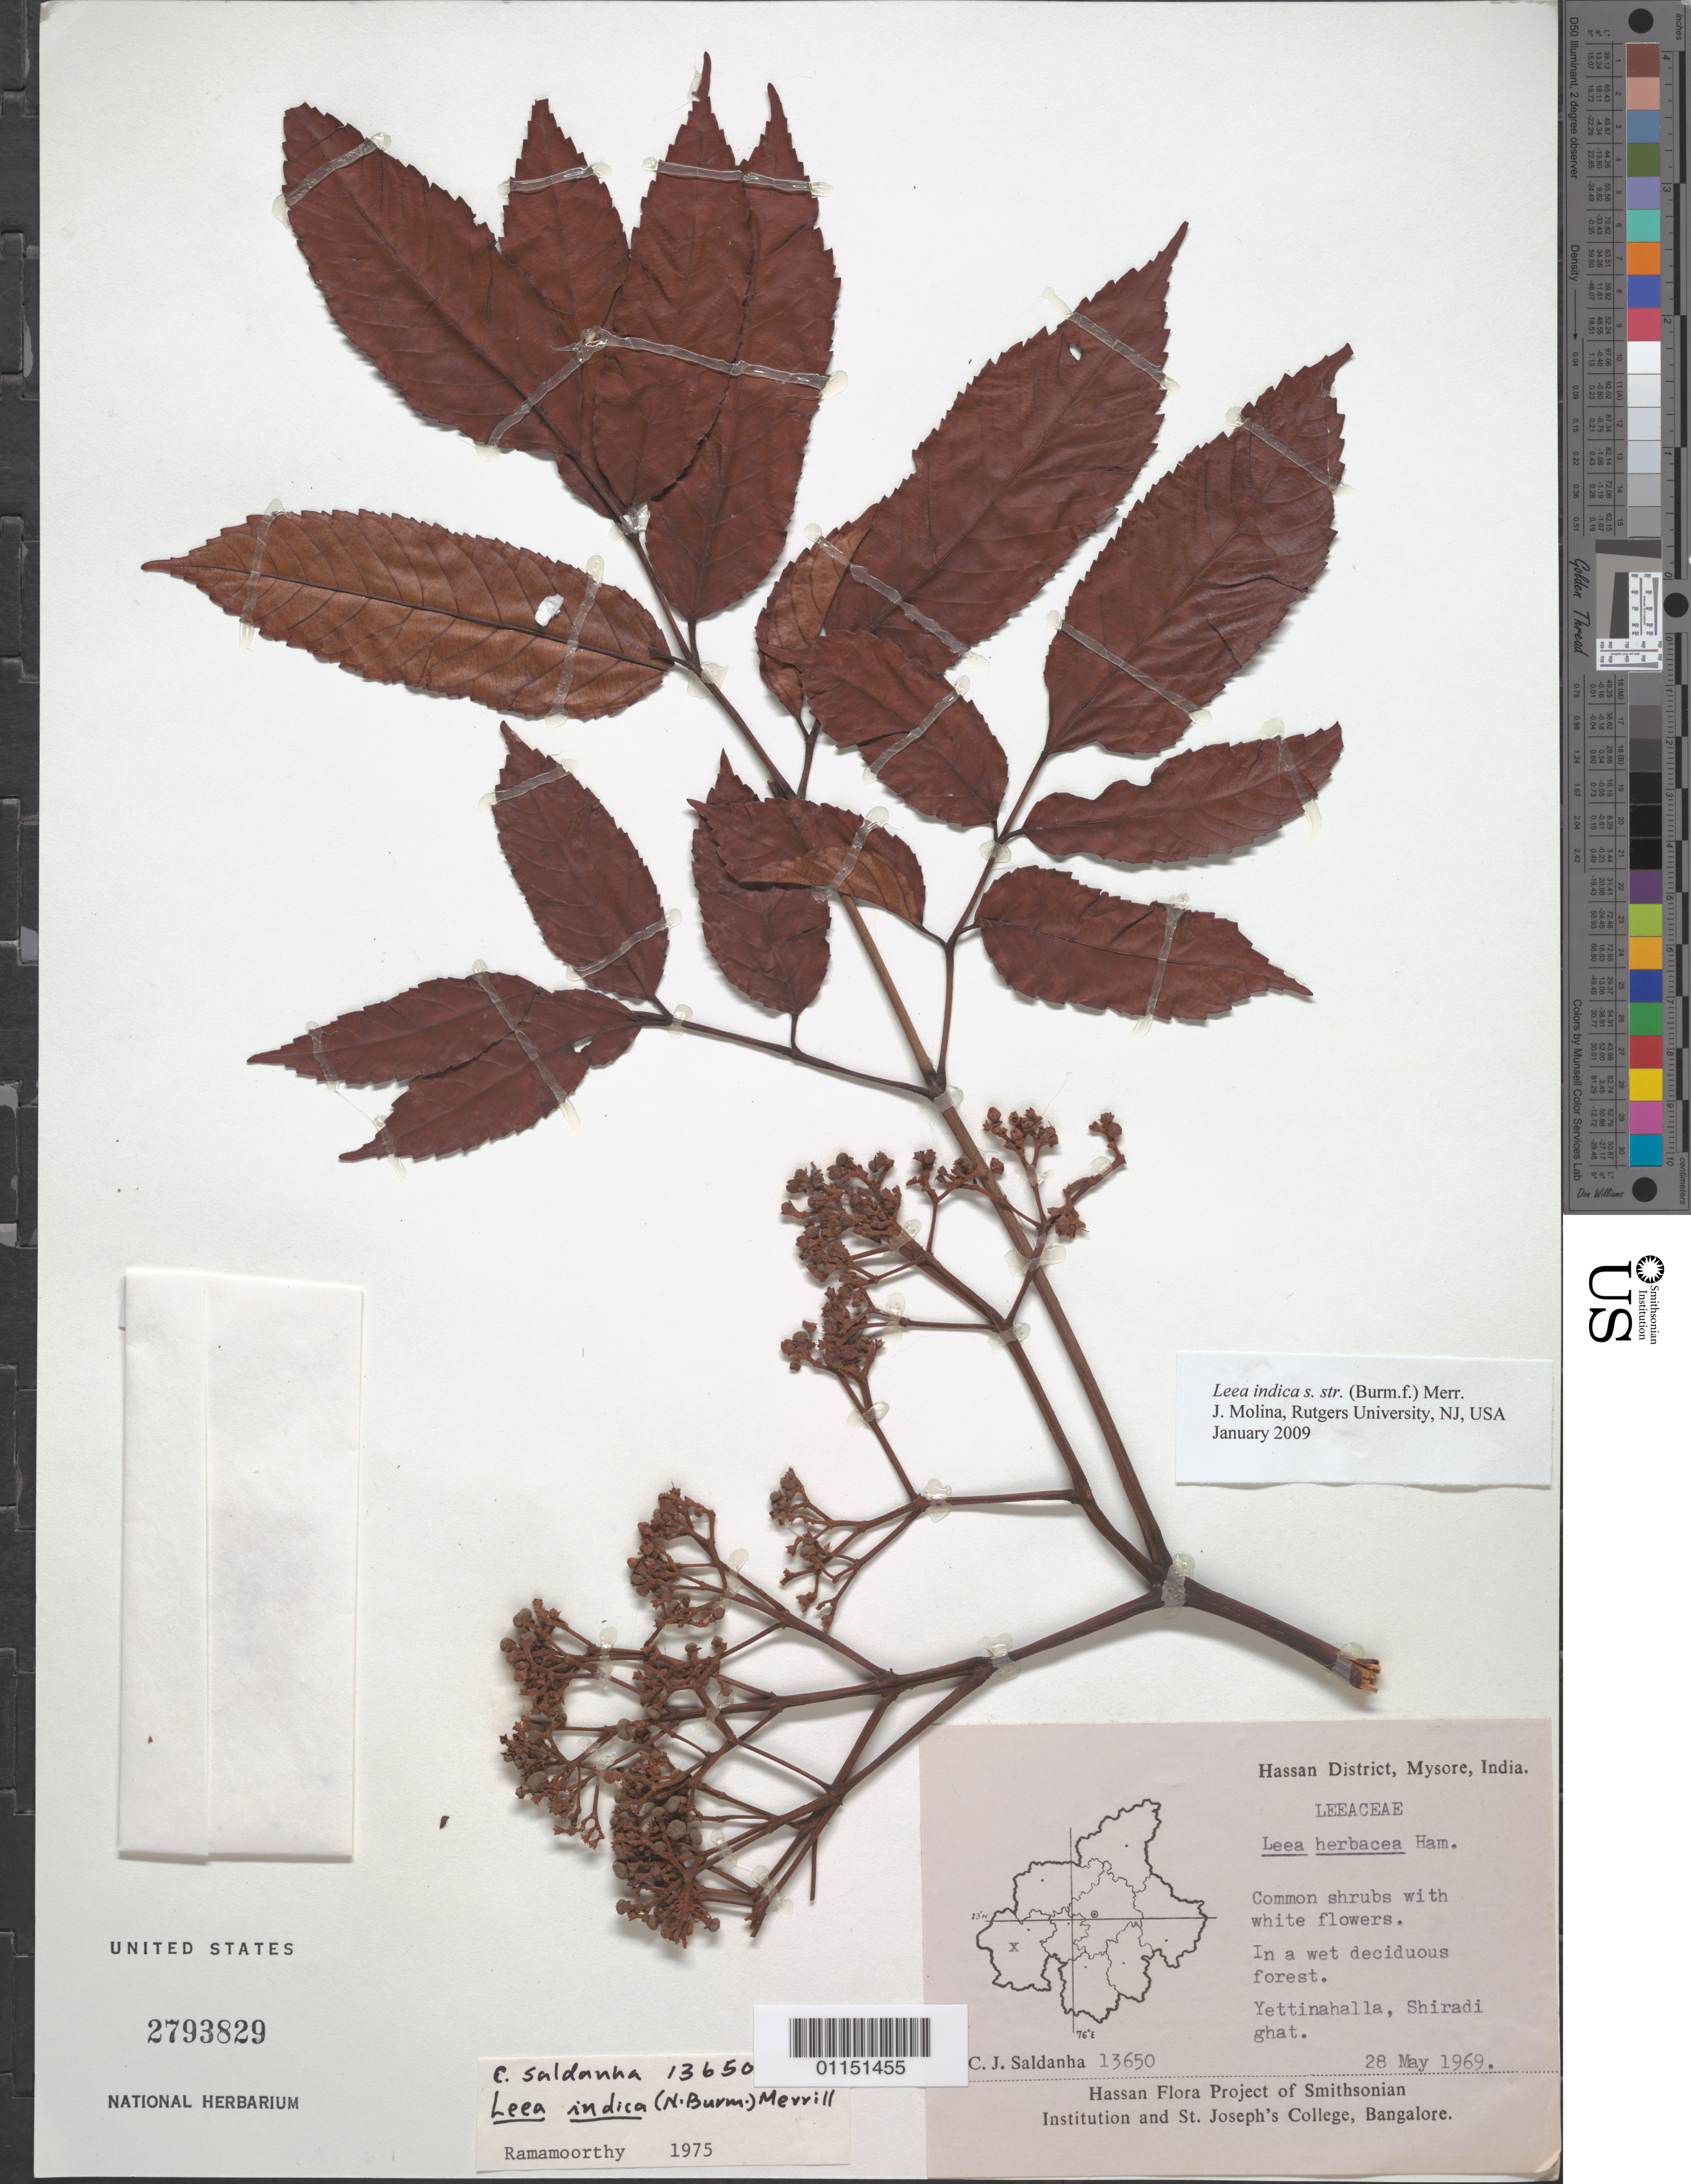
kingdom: Plantae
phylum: Tracheophyta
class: Magnoliopsida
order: Vitales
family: Vitaceae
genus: Leea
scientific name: Leea indica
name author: (Burm. f.) Merr.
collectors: C. J. Saldanha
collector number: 13650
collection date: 1969-05-28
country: India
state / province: Karnataka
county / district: Mysore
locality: Yettinahalla, Shiradi ghat.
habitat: Common shrubs in a wet deciduous forest.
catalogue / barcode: US 2793829